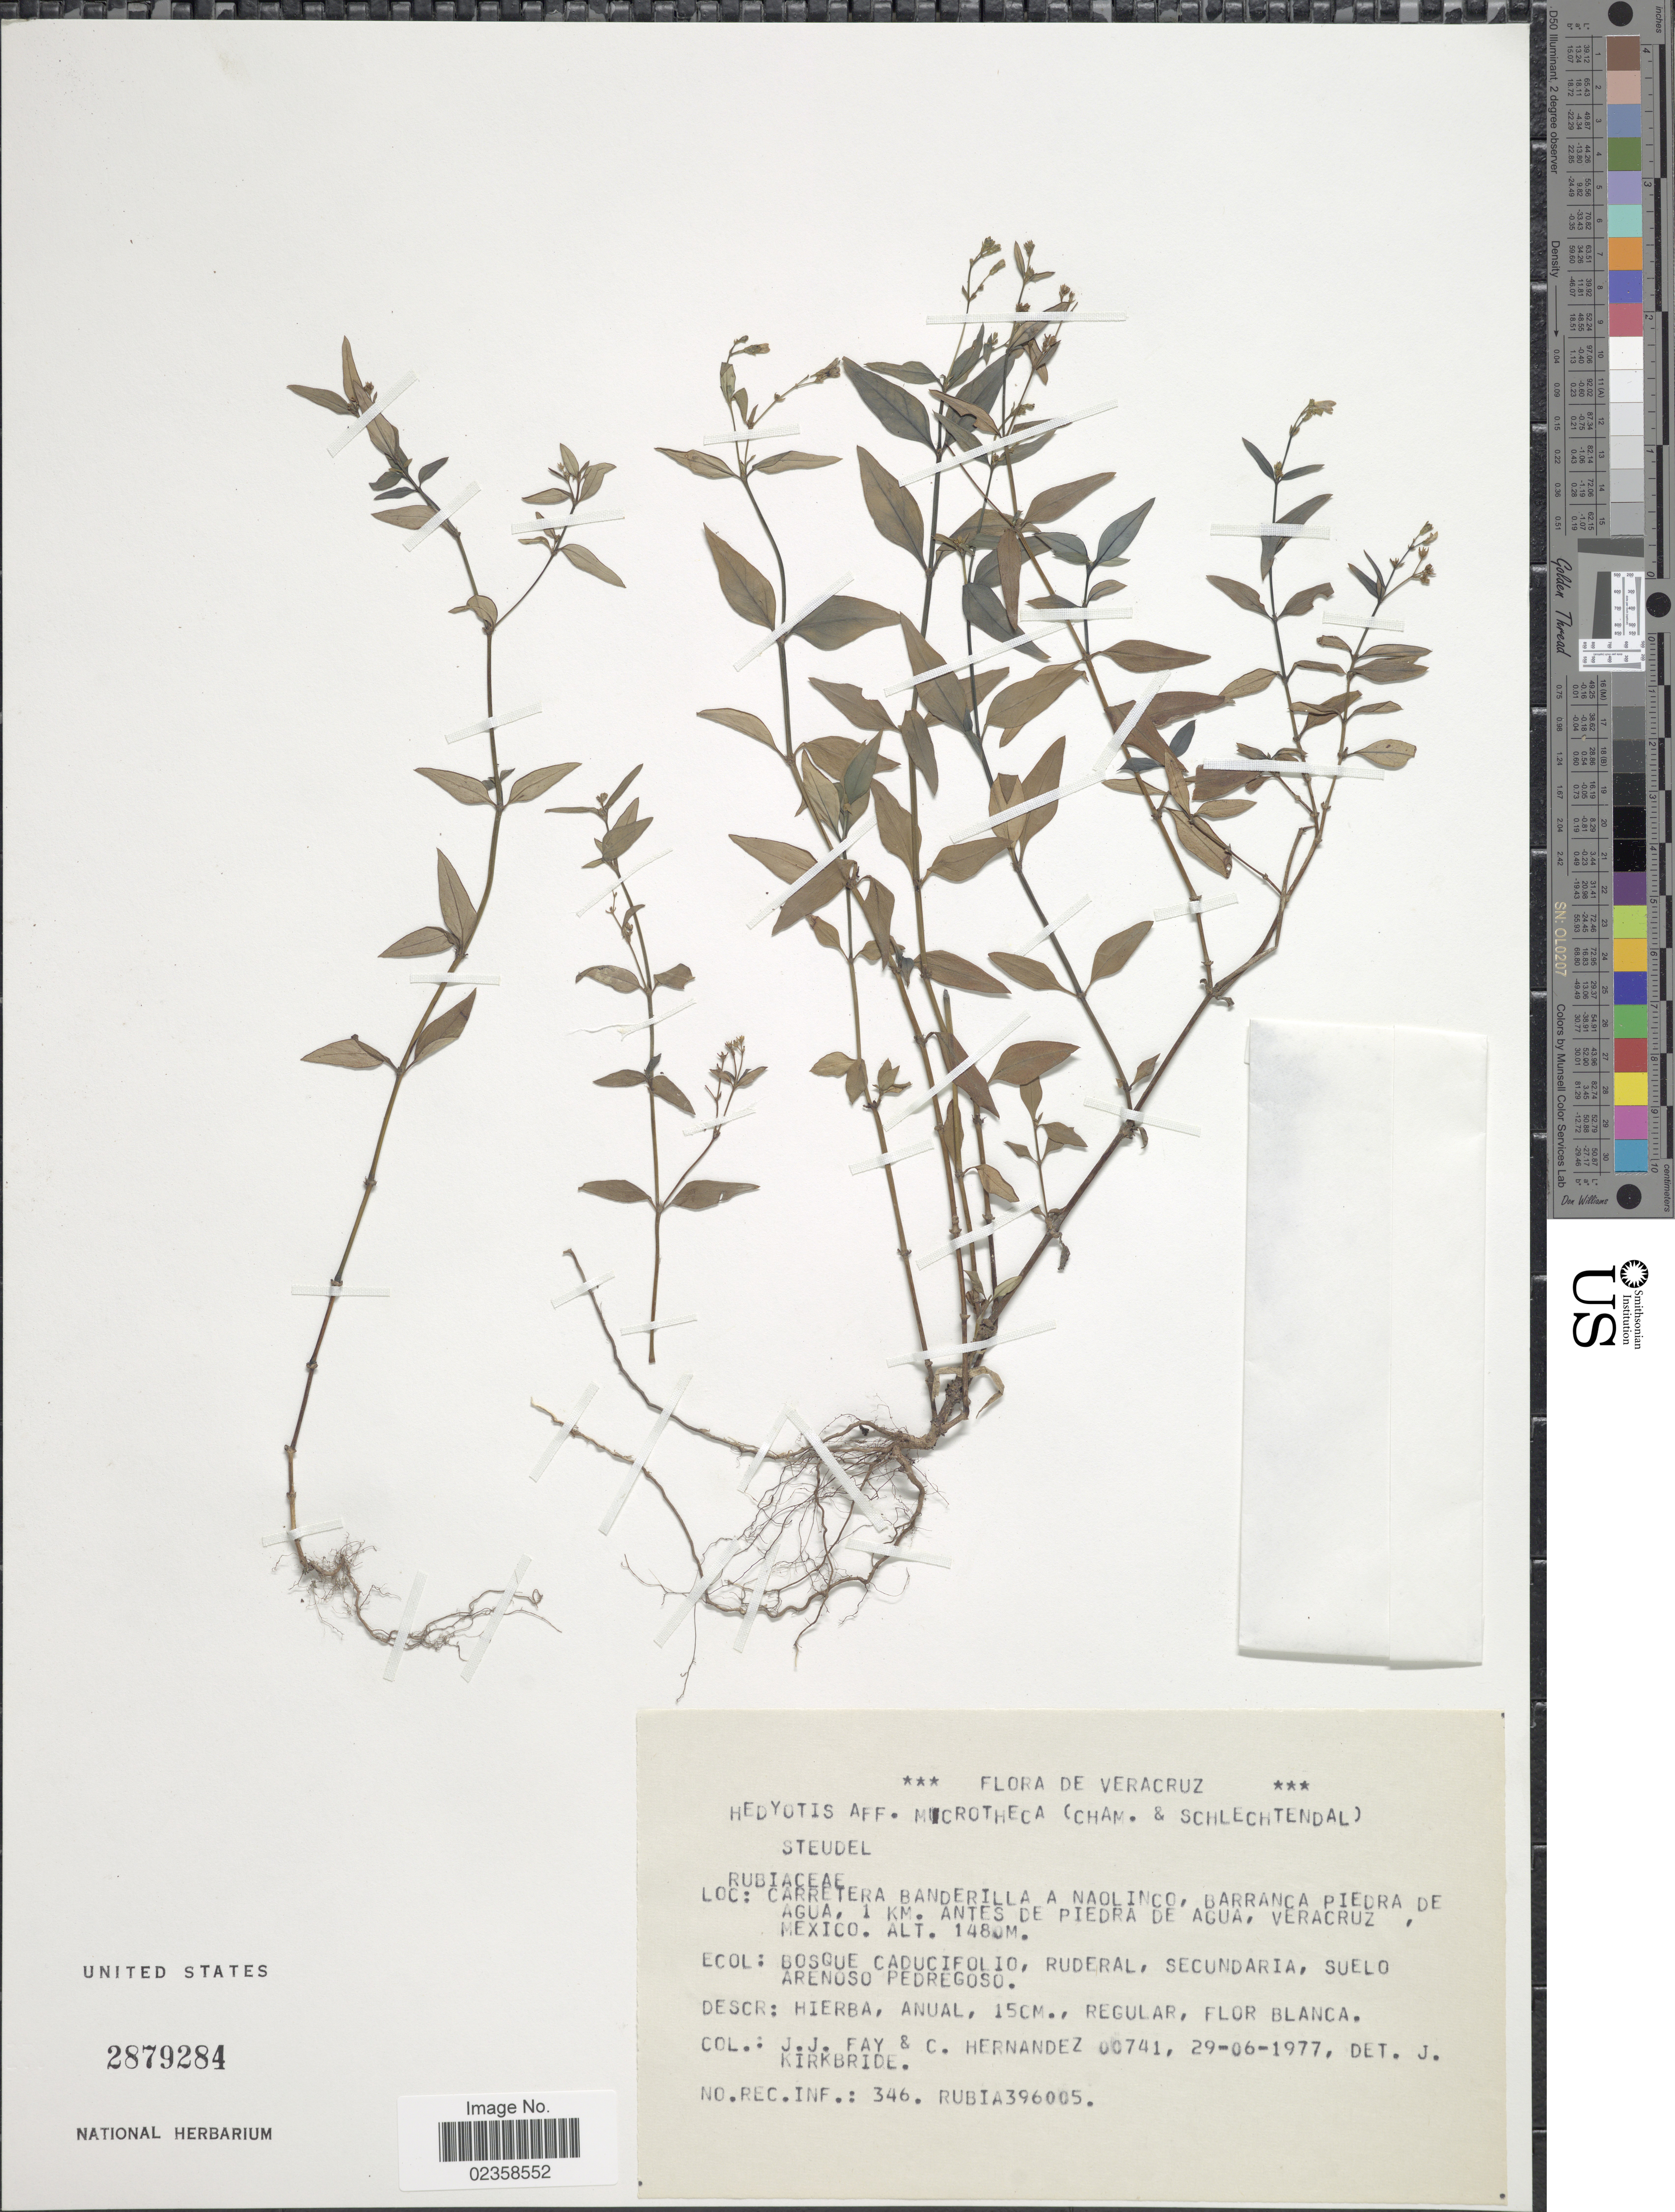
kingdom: Plantae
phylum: Tracheophyta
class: Magnoliopsida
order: Gentianales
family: Rubiaceae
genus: Oldenlandia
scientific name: Oldenlandia microtheca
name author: (Cham. & Schltdl.) DC.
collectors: J. Fay & C. Hernandez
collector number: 00741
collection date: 1977-06-29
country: Mexico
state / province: Veracruz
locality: Carretera Banderilla a Naolinco, Barranca Piedra de Agua, 1 km. Antes de Piedra de Agua, Veracruz, Mexico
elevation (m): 1480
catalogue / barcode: US 2879284